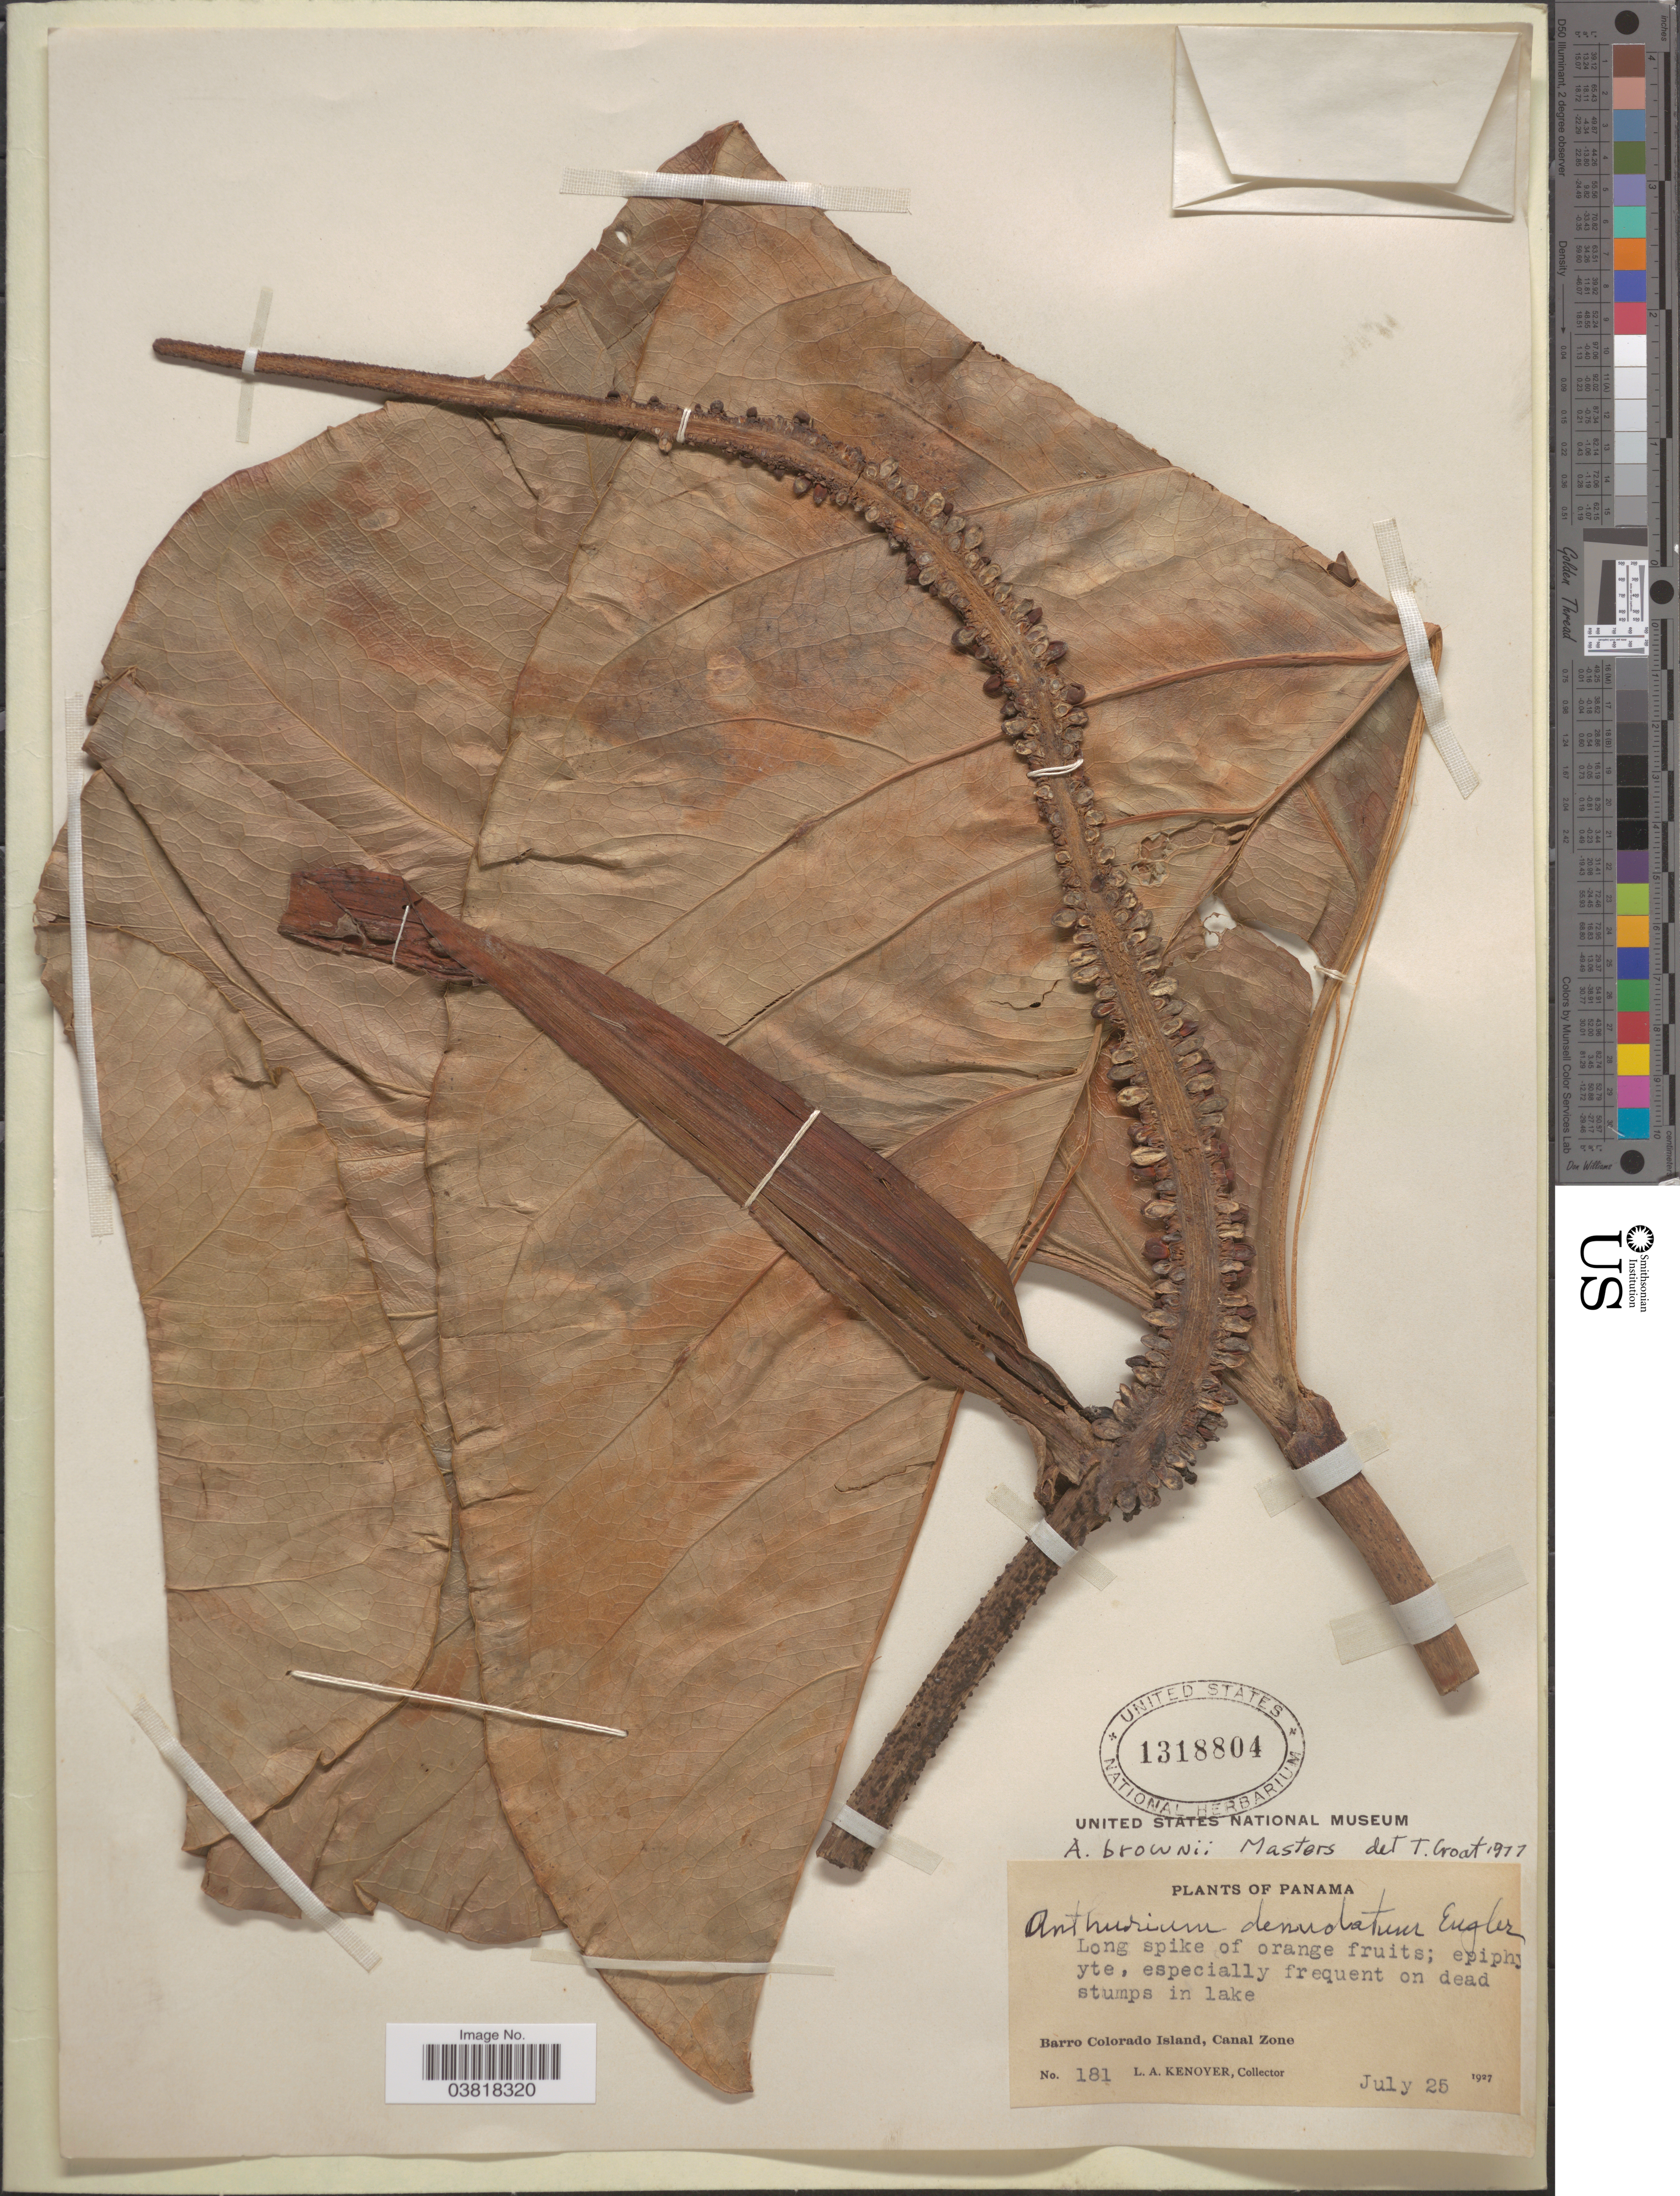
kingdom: Plantae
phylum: Tracheophyta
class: Liliopsida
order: Alismatales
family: Araceae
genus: Anthurium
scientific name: Anthurium brownii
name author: Mast.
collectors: L. Kenover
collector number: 181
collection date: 1927-07-25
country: Panama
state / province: Panamá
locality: Barro Colorado Island, Canal Zone.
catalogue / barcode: US 1318804